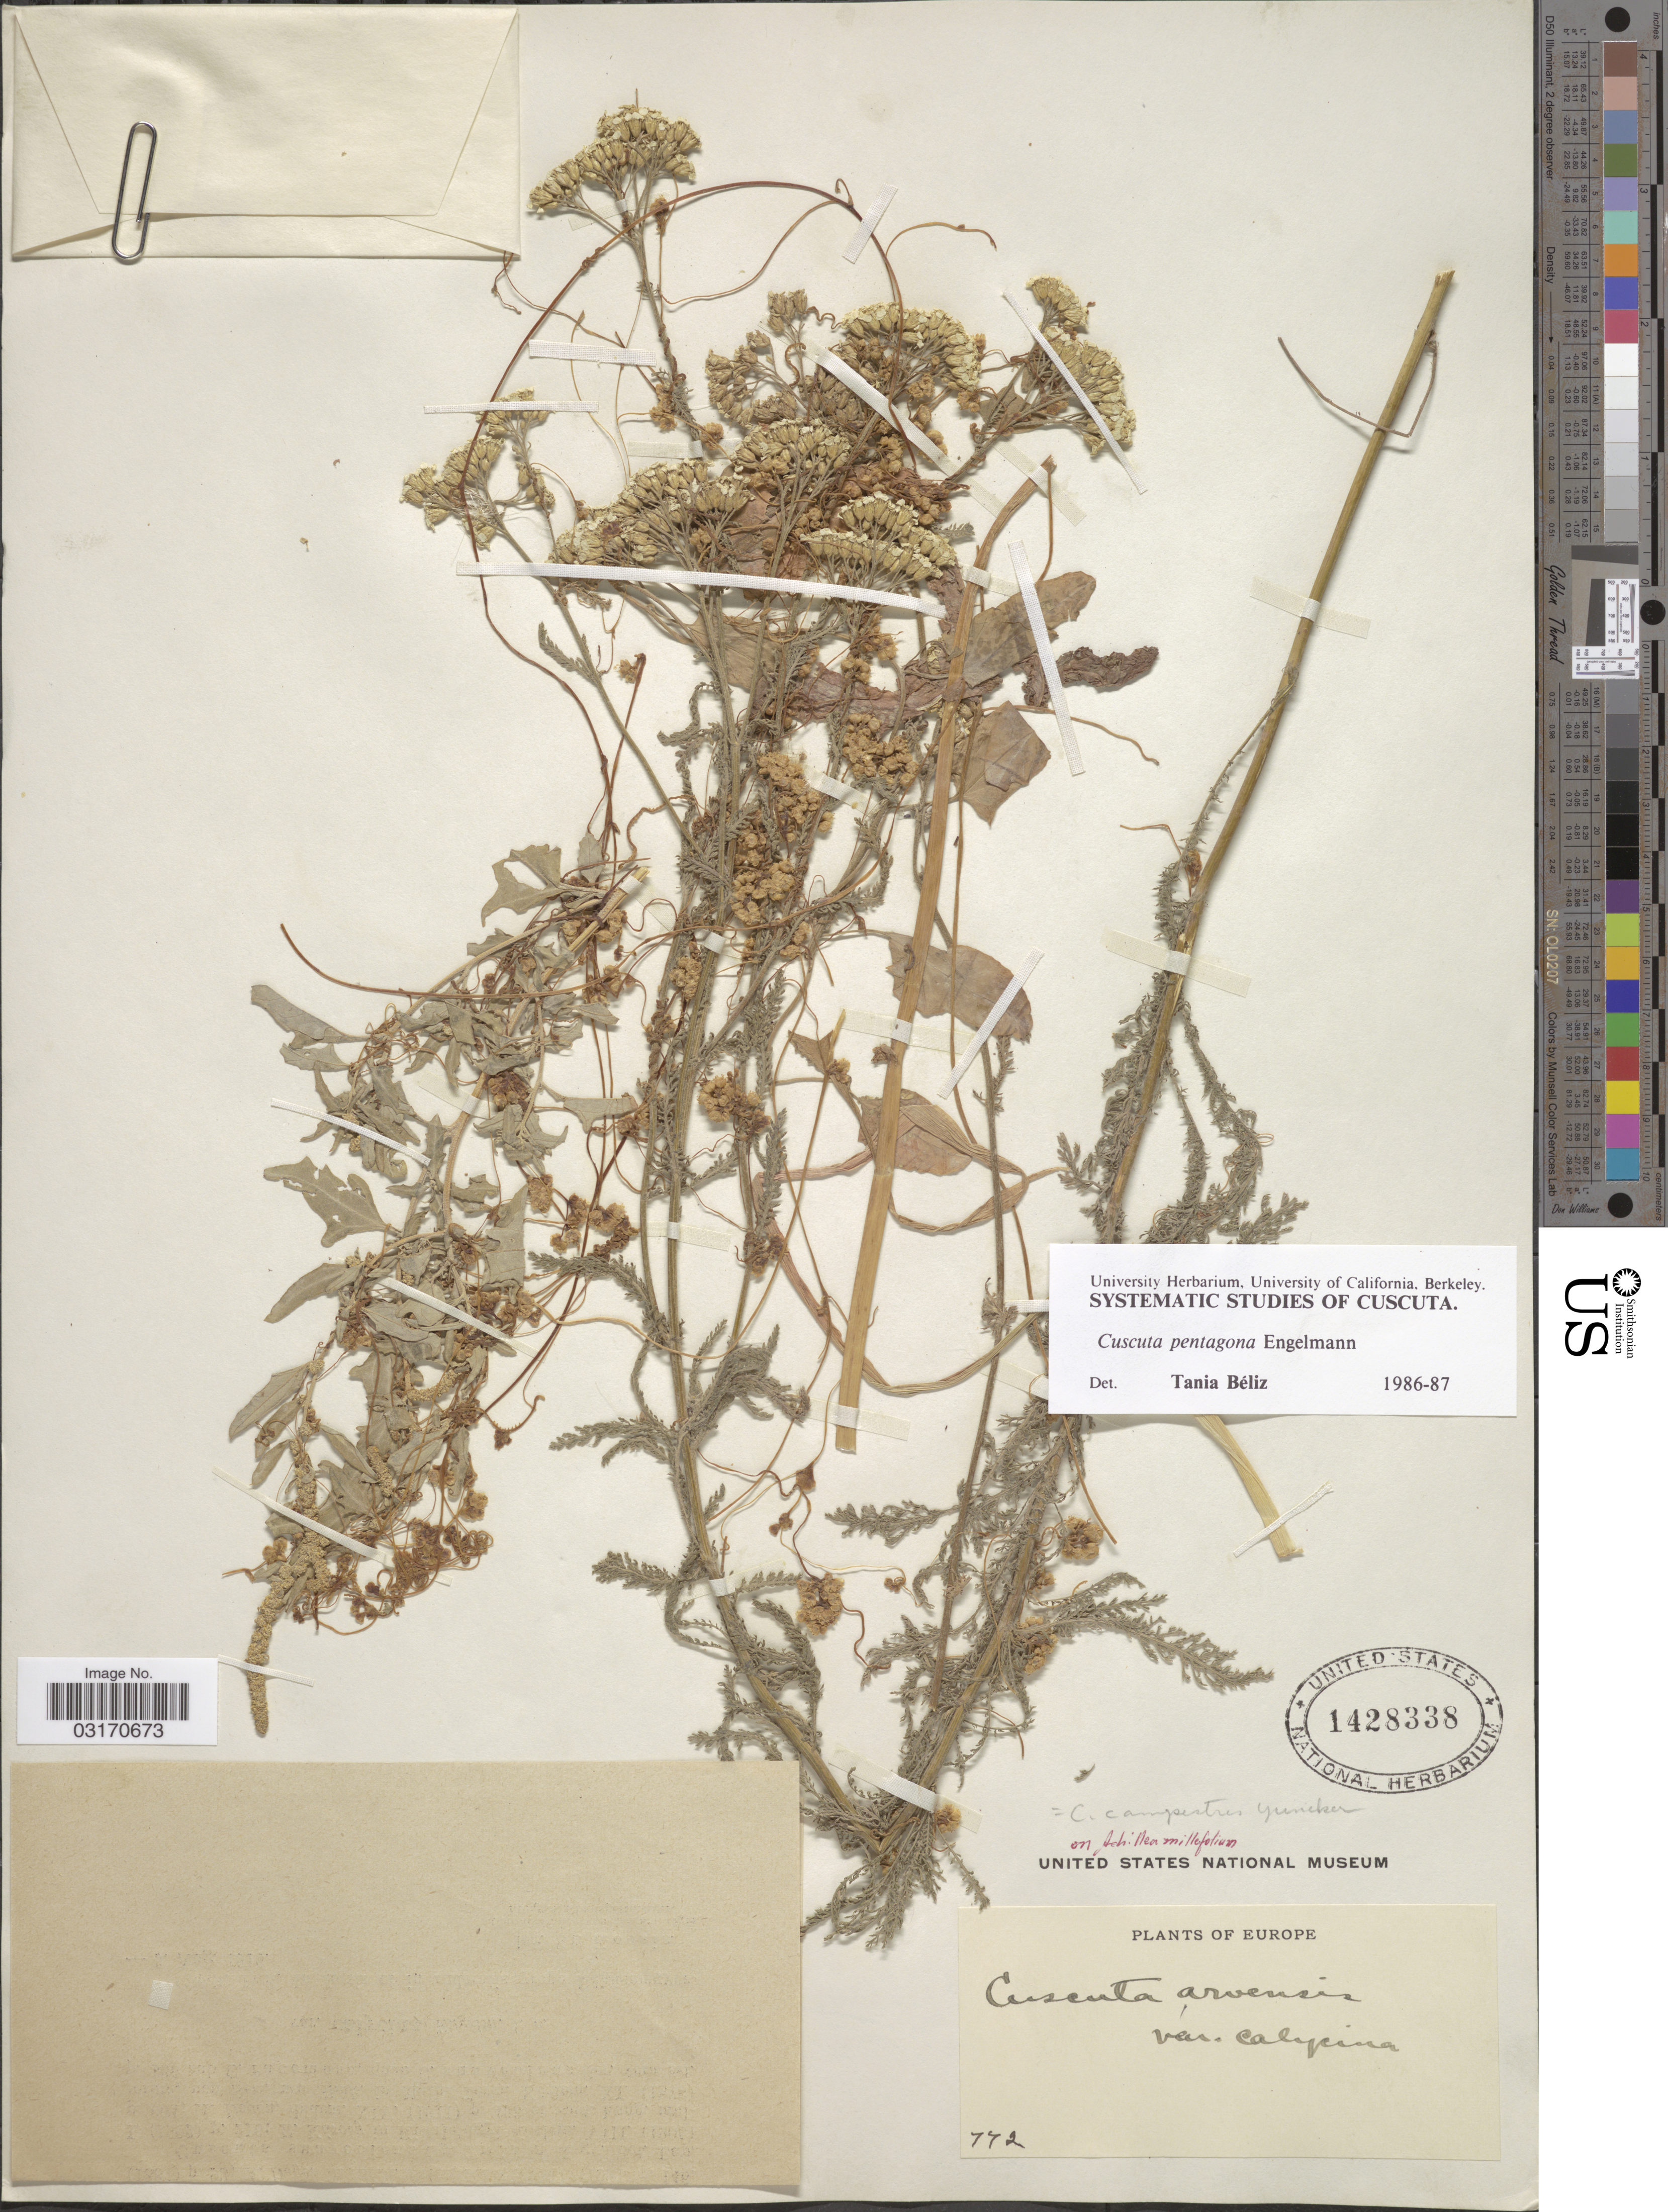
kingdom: Plantae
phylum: Tracheophyta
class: Magnoliopsida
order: Solanales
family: Convolvulaceae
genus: Cuscuta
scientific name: Cuscuta pentagona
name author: Engelm.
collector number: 772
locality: Europe.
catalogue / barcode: US 1428338